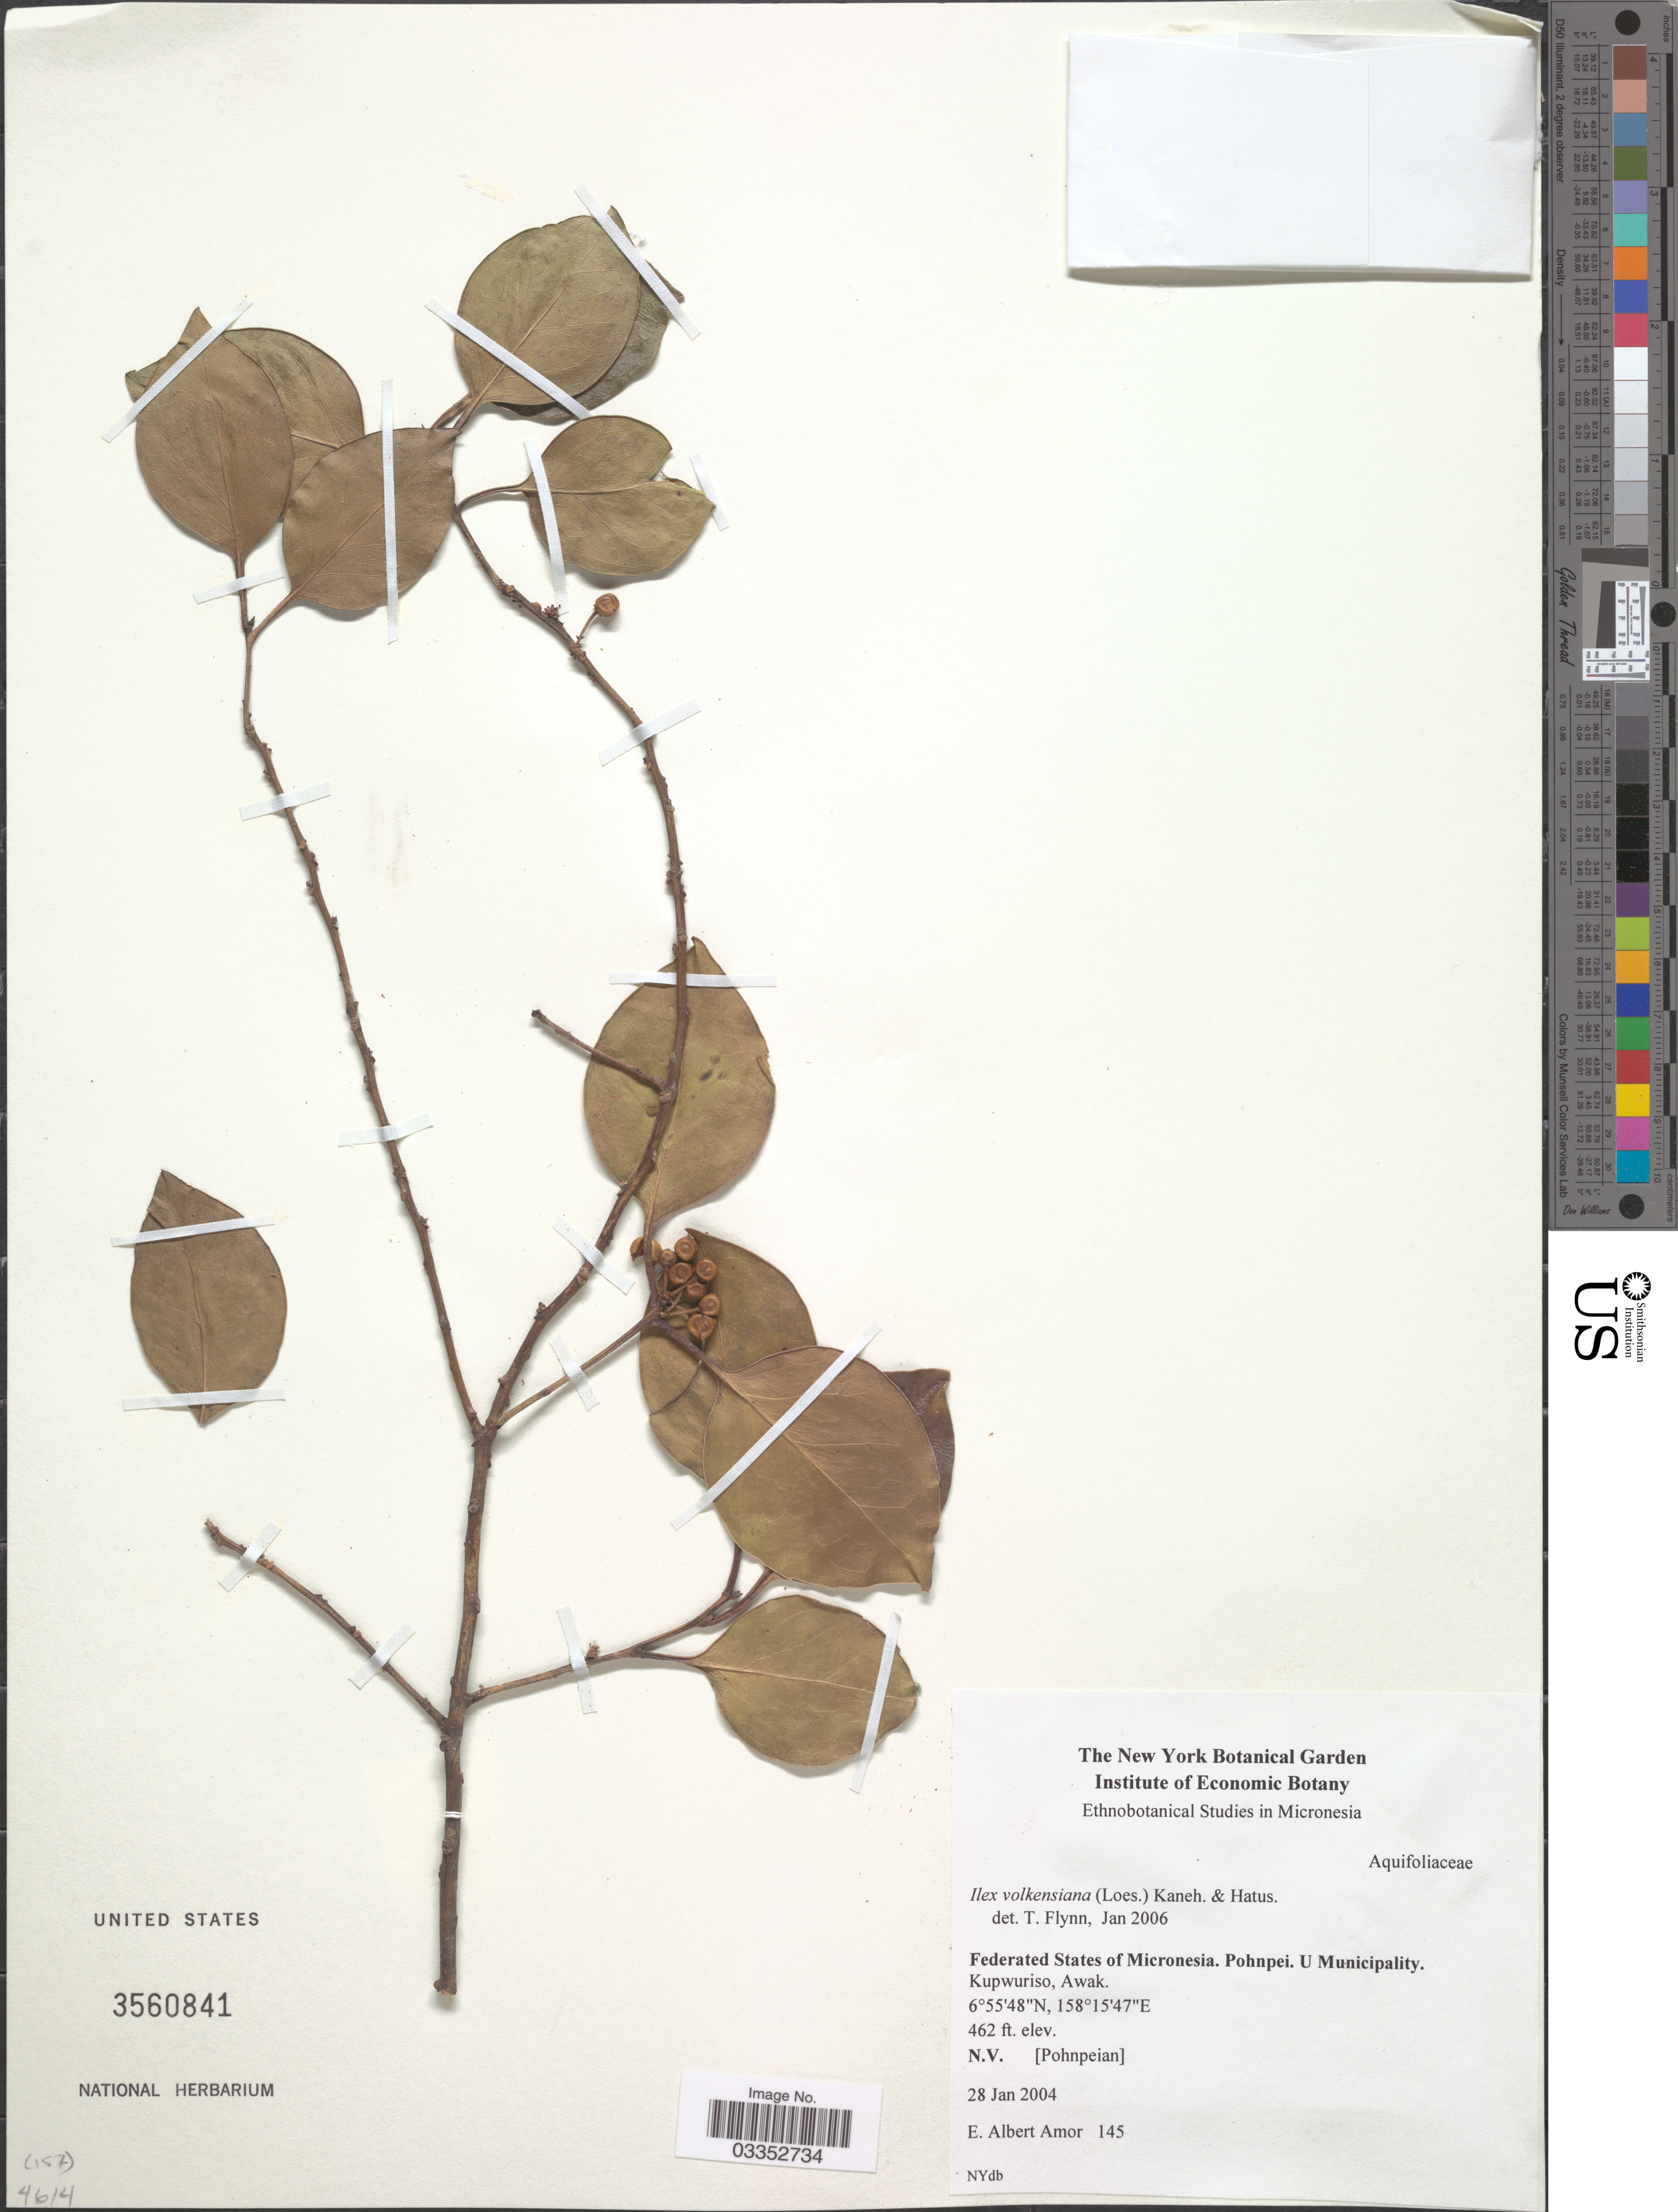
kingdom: Plantae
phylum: Tracheophyta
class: Magnoliopsida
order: Aquifoliales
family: Aquifoliaceae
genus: Ilex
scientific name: Ilex volkensiana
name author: (Loes.) Kaneh. & Hatus.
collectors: E. A. Amor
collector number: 145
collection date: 2004-01-28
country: Micronesia, Federated States of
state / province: Pohnpei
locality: U Municipality. Kupwuriso, Awak.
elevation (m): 141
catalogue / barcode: US 3560841